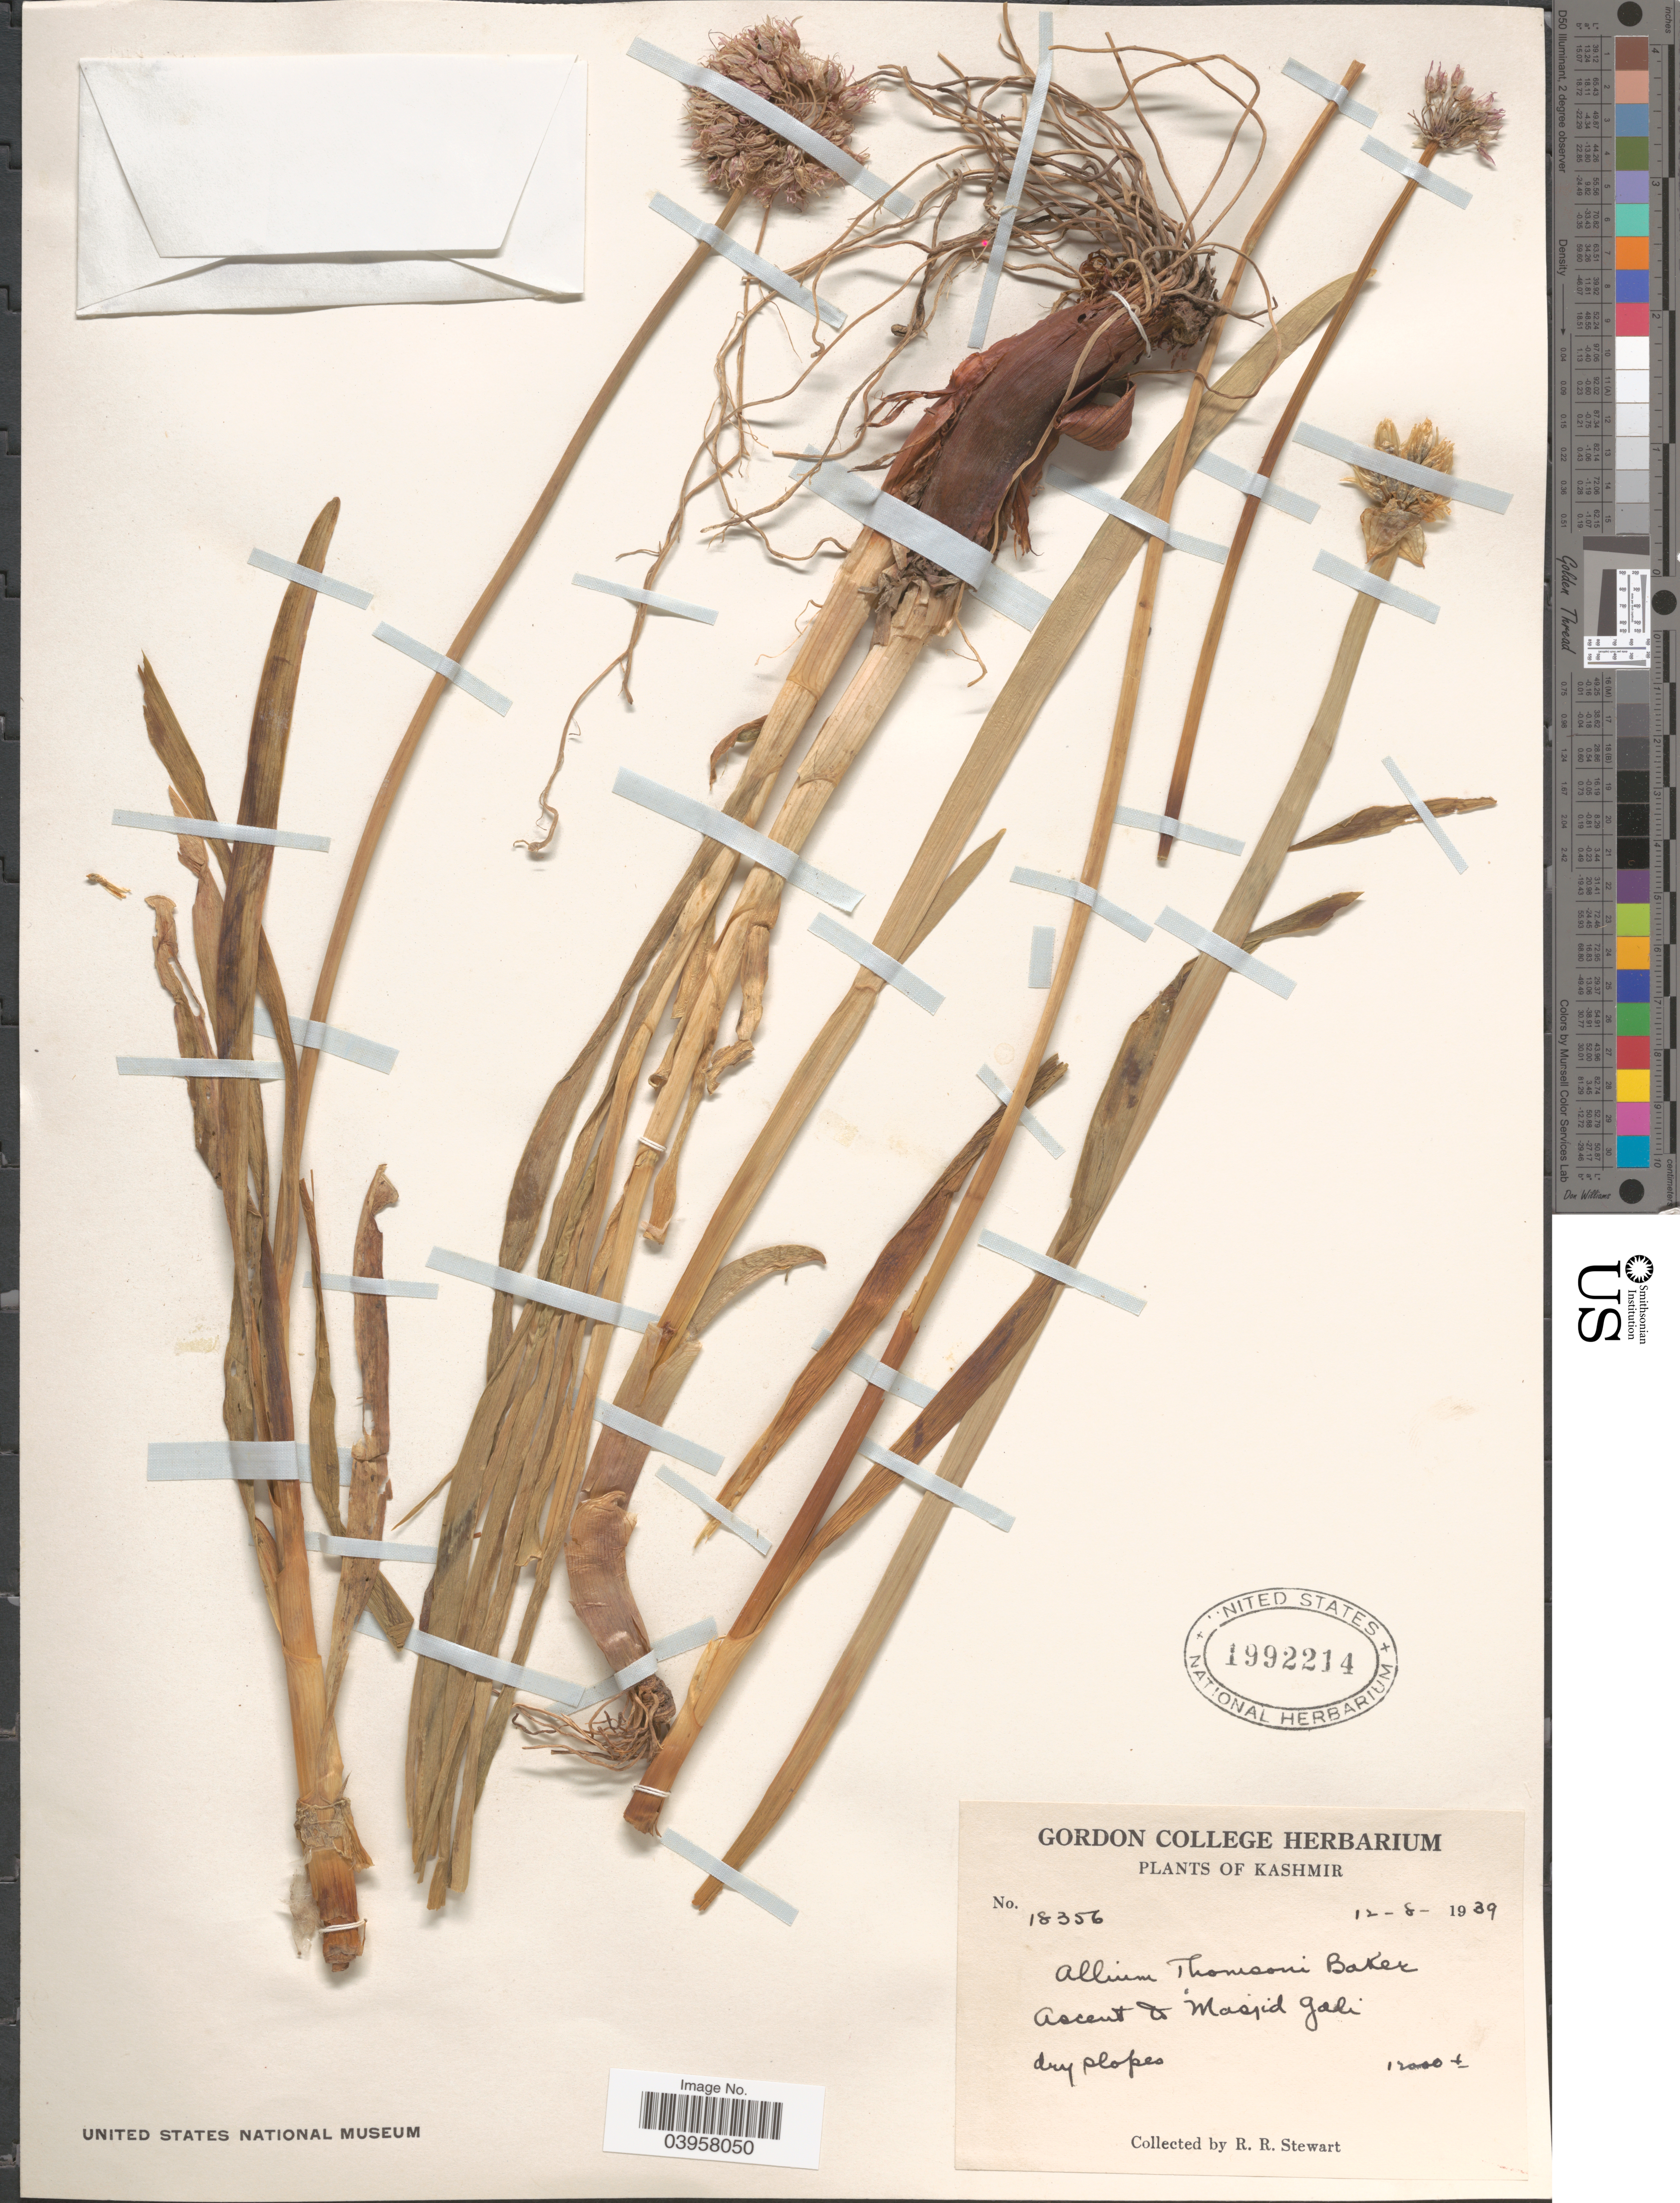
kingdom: Plantae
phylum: Tracheophyta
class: Liliopsida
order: Asparagales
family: Amaryllidaceae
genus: Allium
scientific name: Allium thomsonii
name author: Baker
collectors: R. Stewart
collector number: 18356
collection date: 1939-08-12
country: India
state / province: Jammu and Kashmir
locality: Kashmir. Ascent of Masjid Gadi.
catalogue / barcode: US 1992214